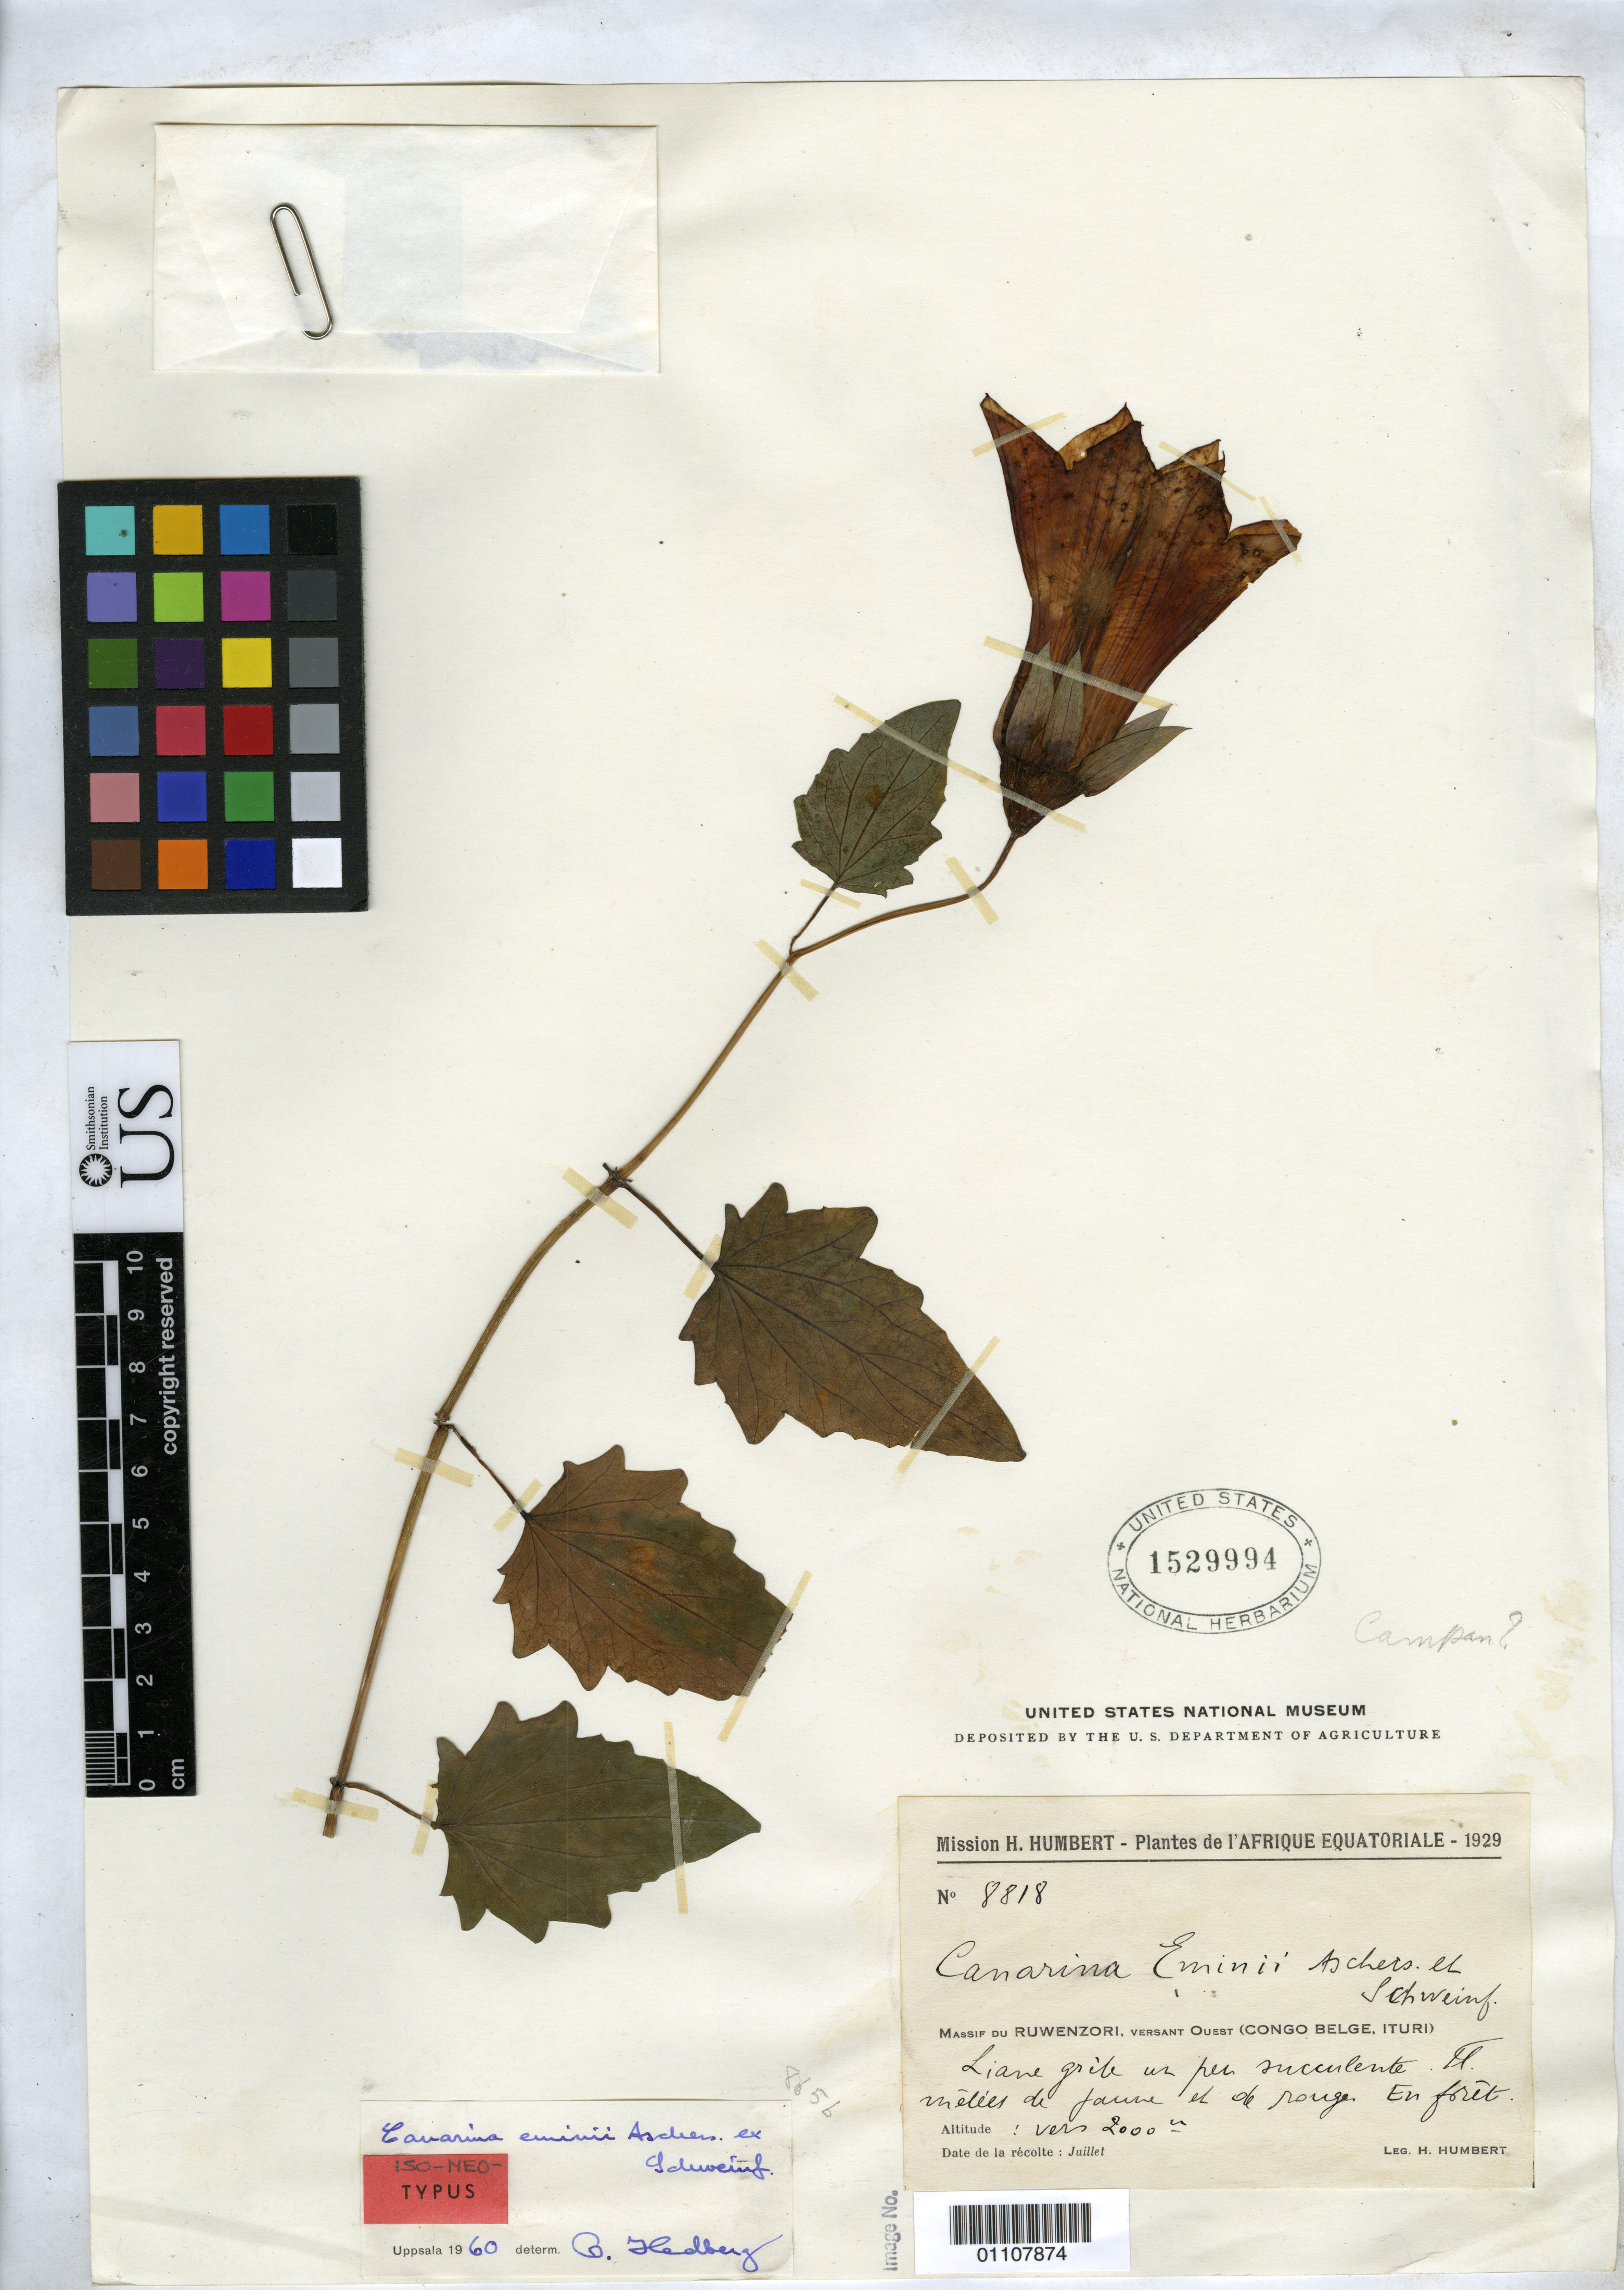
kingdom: Plantae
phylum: Tracheophyta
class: Magnoliopsida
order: Asterales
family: Campanulaceae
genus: Canarina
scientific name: Canarina eminii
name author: Asch. ex Schweinf.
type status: Isoneotype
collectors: H. Humbert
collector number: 8818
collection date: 1929-07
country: Congo, Democratic Republic of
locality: Ruvenzori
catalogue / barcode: US 1529994